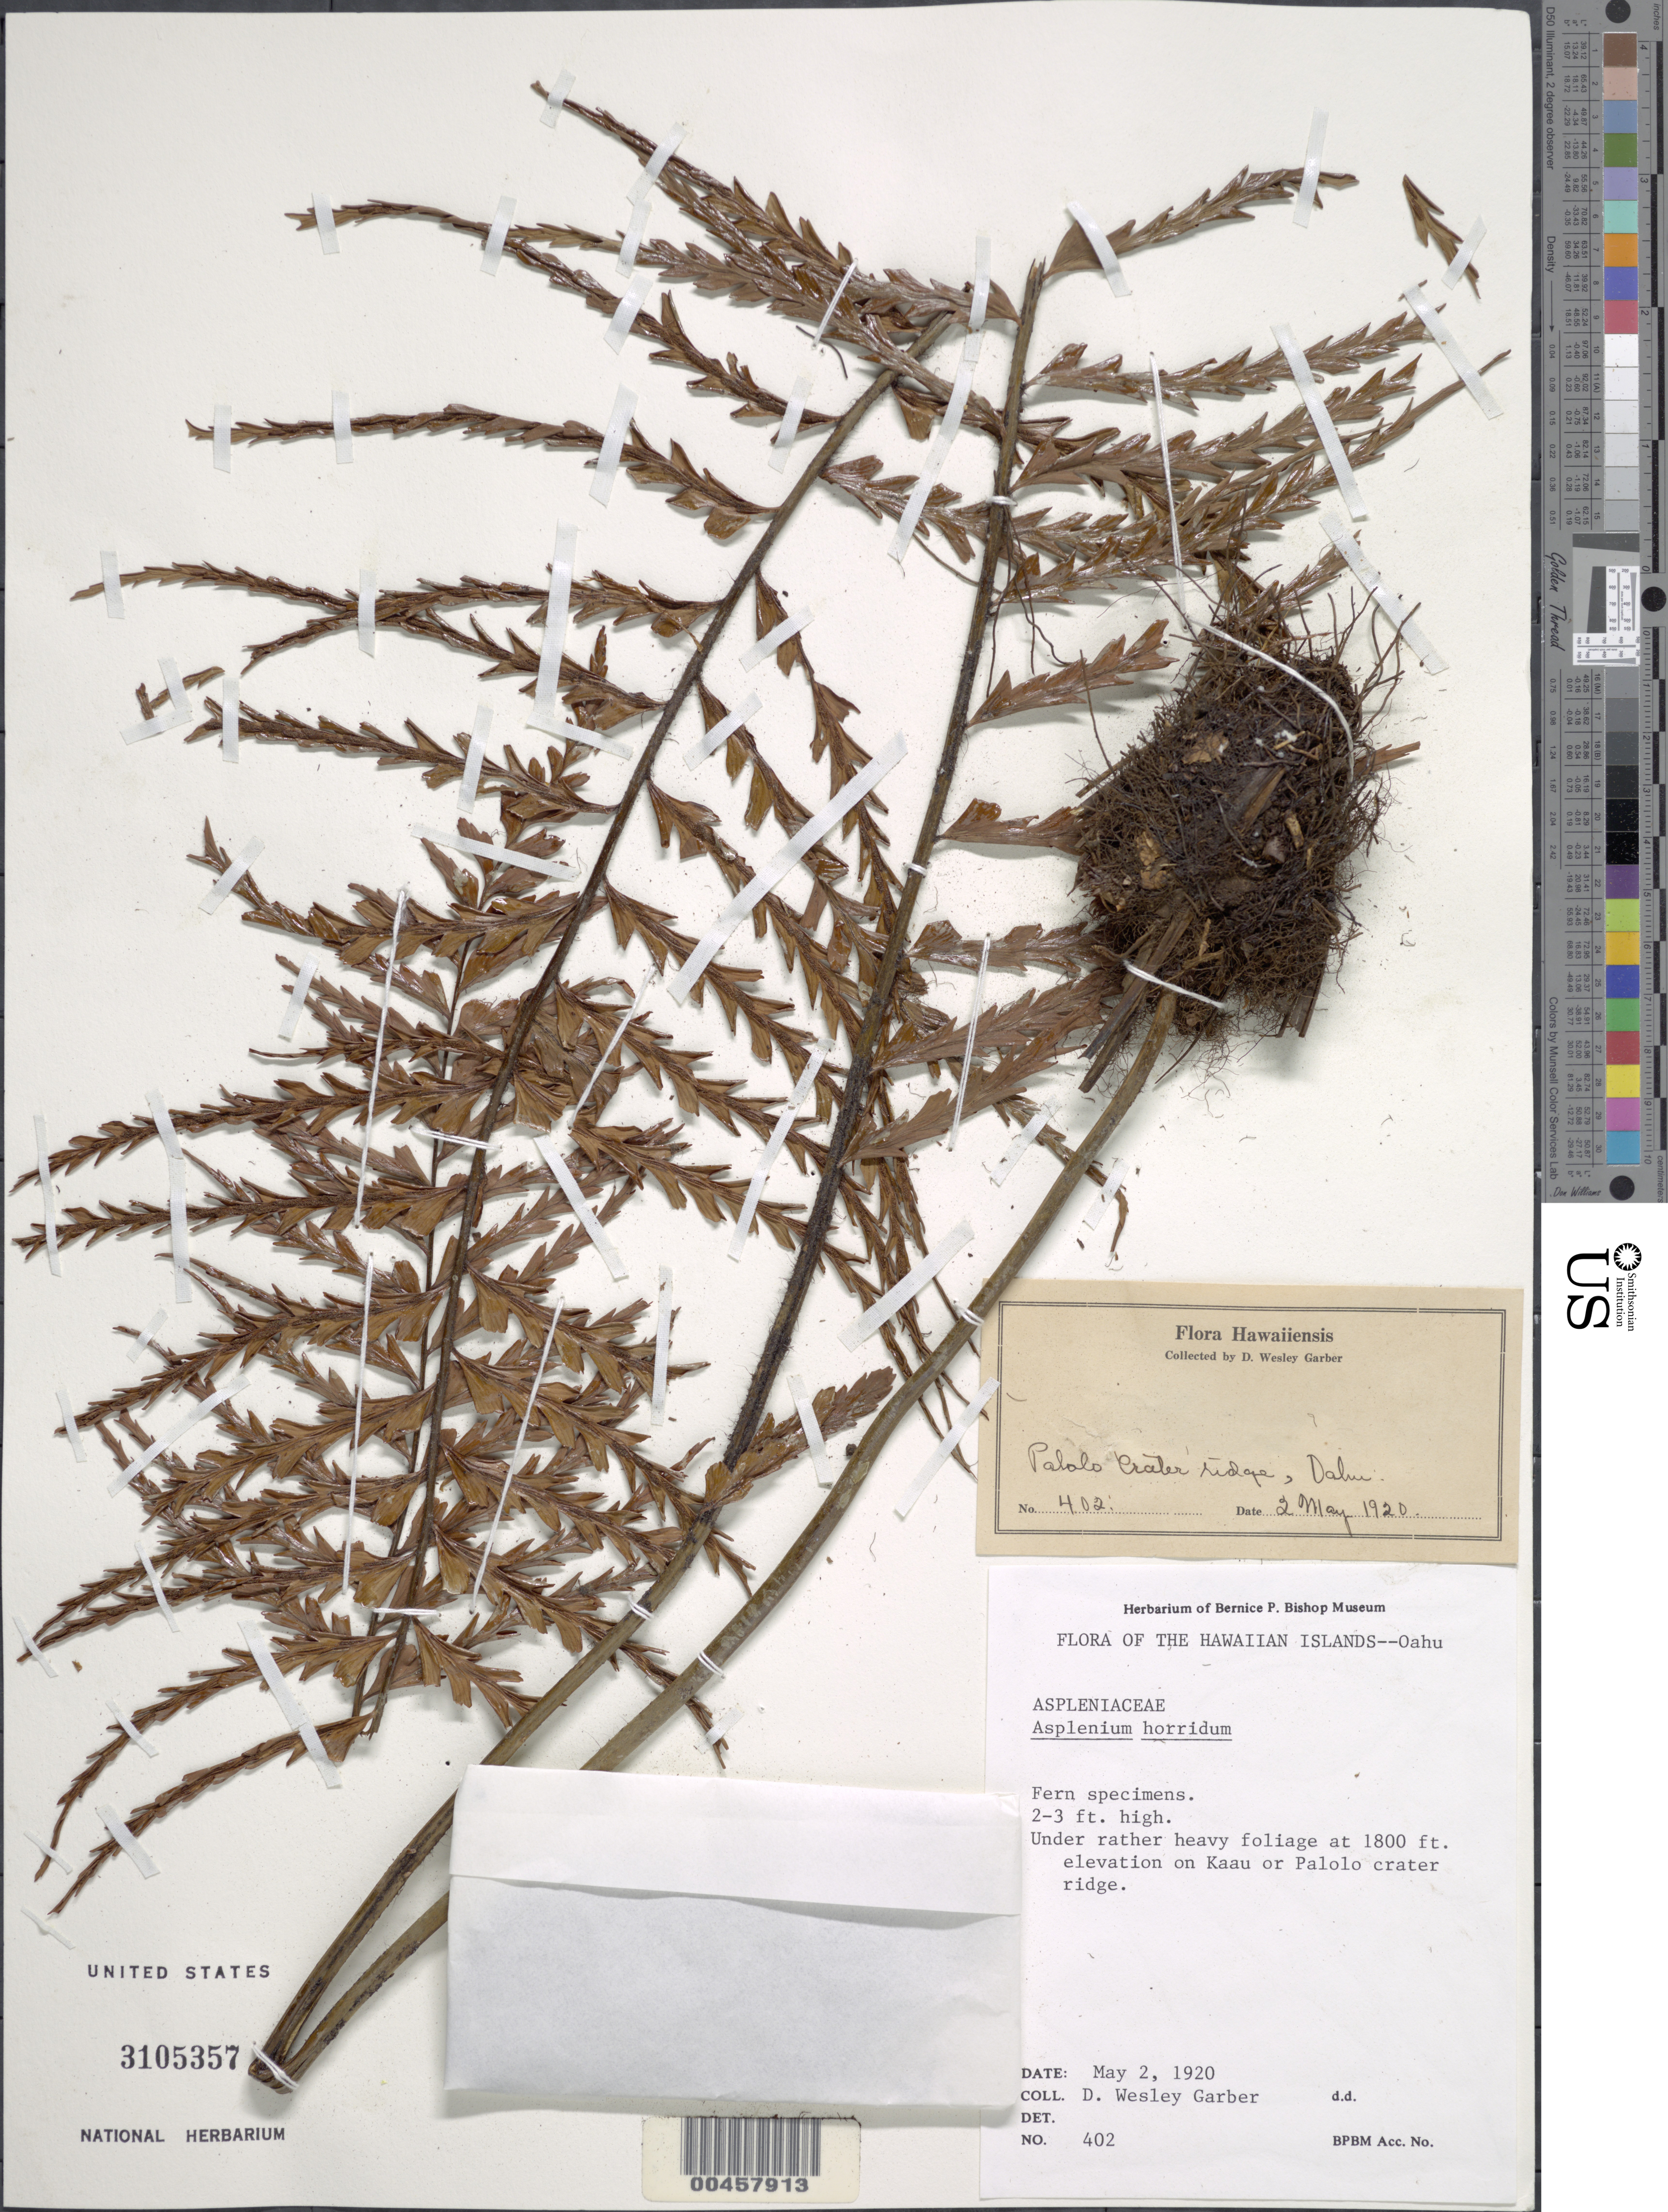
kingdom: Plantae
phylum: Tracheophyta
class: Polypodiopsida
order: Polypodiales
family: Aspleniaceae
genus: Asplenium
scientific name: Asplenium horridum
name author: Kaulf.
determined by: Salgado, A. E.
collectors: D. W. Garber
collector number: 402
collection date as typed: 2 May 1920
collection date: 1920-05-02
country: United States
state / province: Hawaii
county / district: Honolulu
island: Oahu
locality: On Kaau or Palolo crater ridge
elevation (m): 549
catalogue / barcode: US 3105357